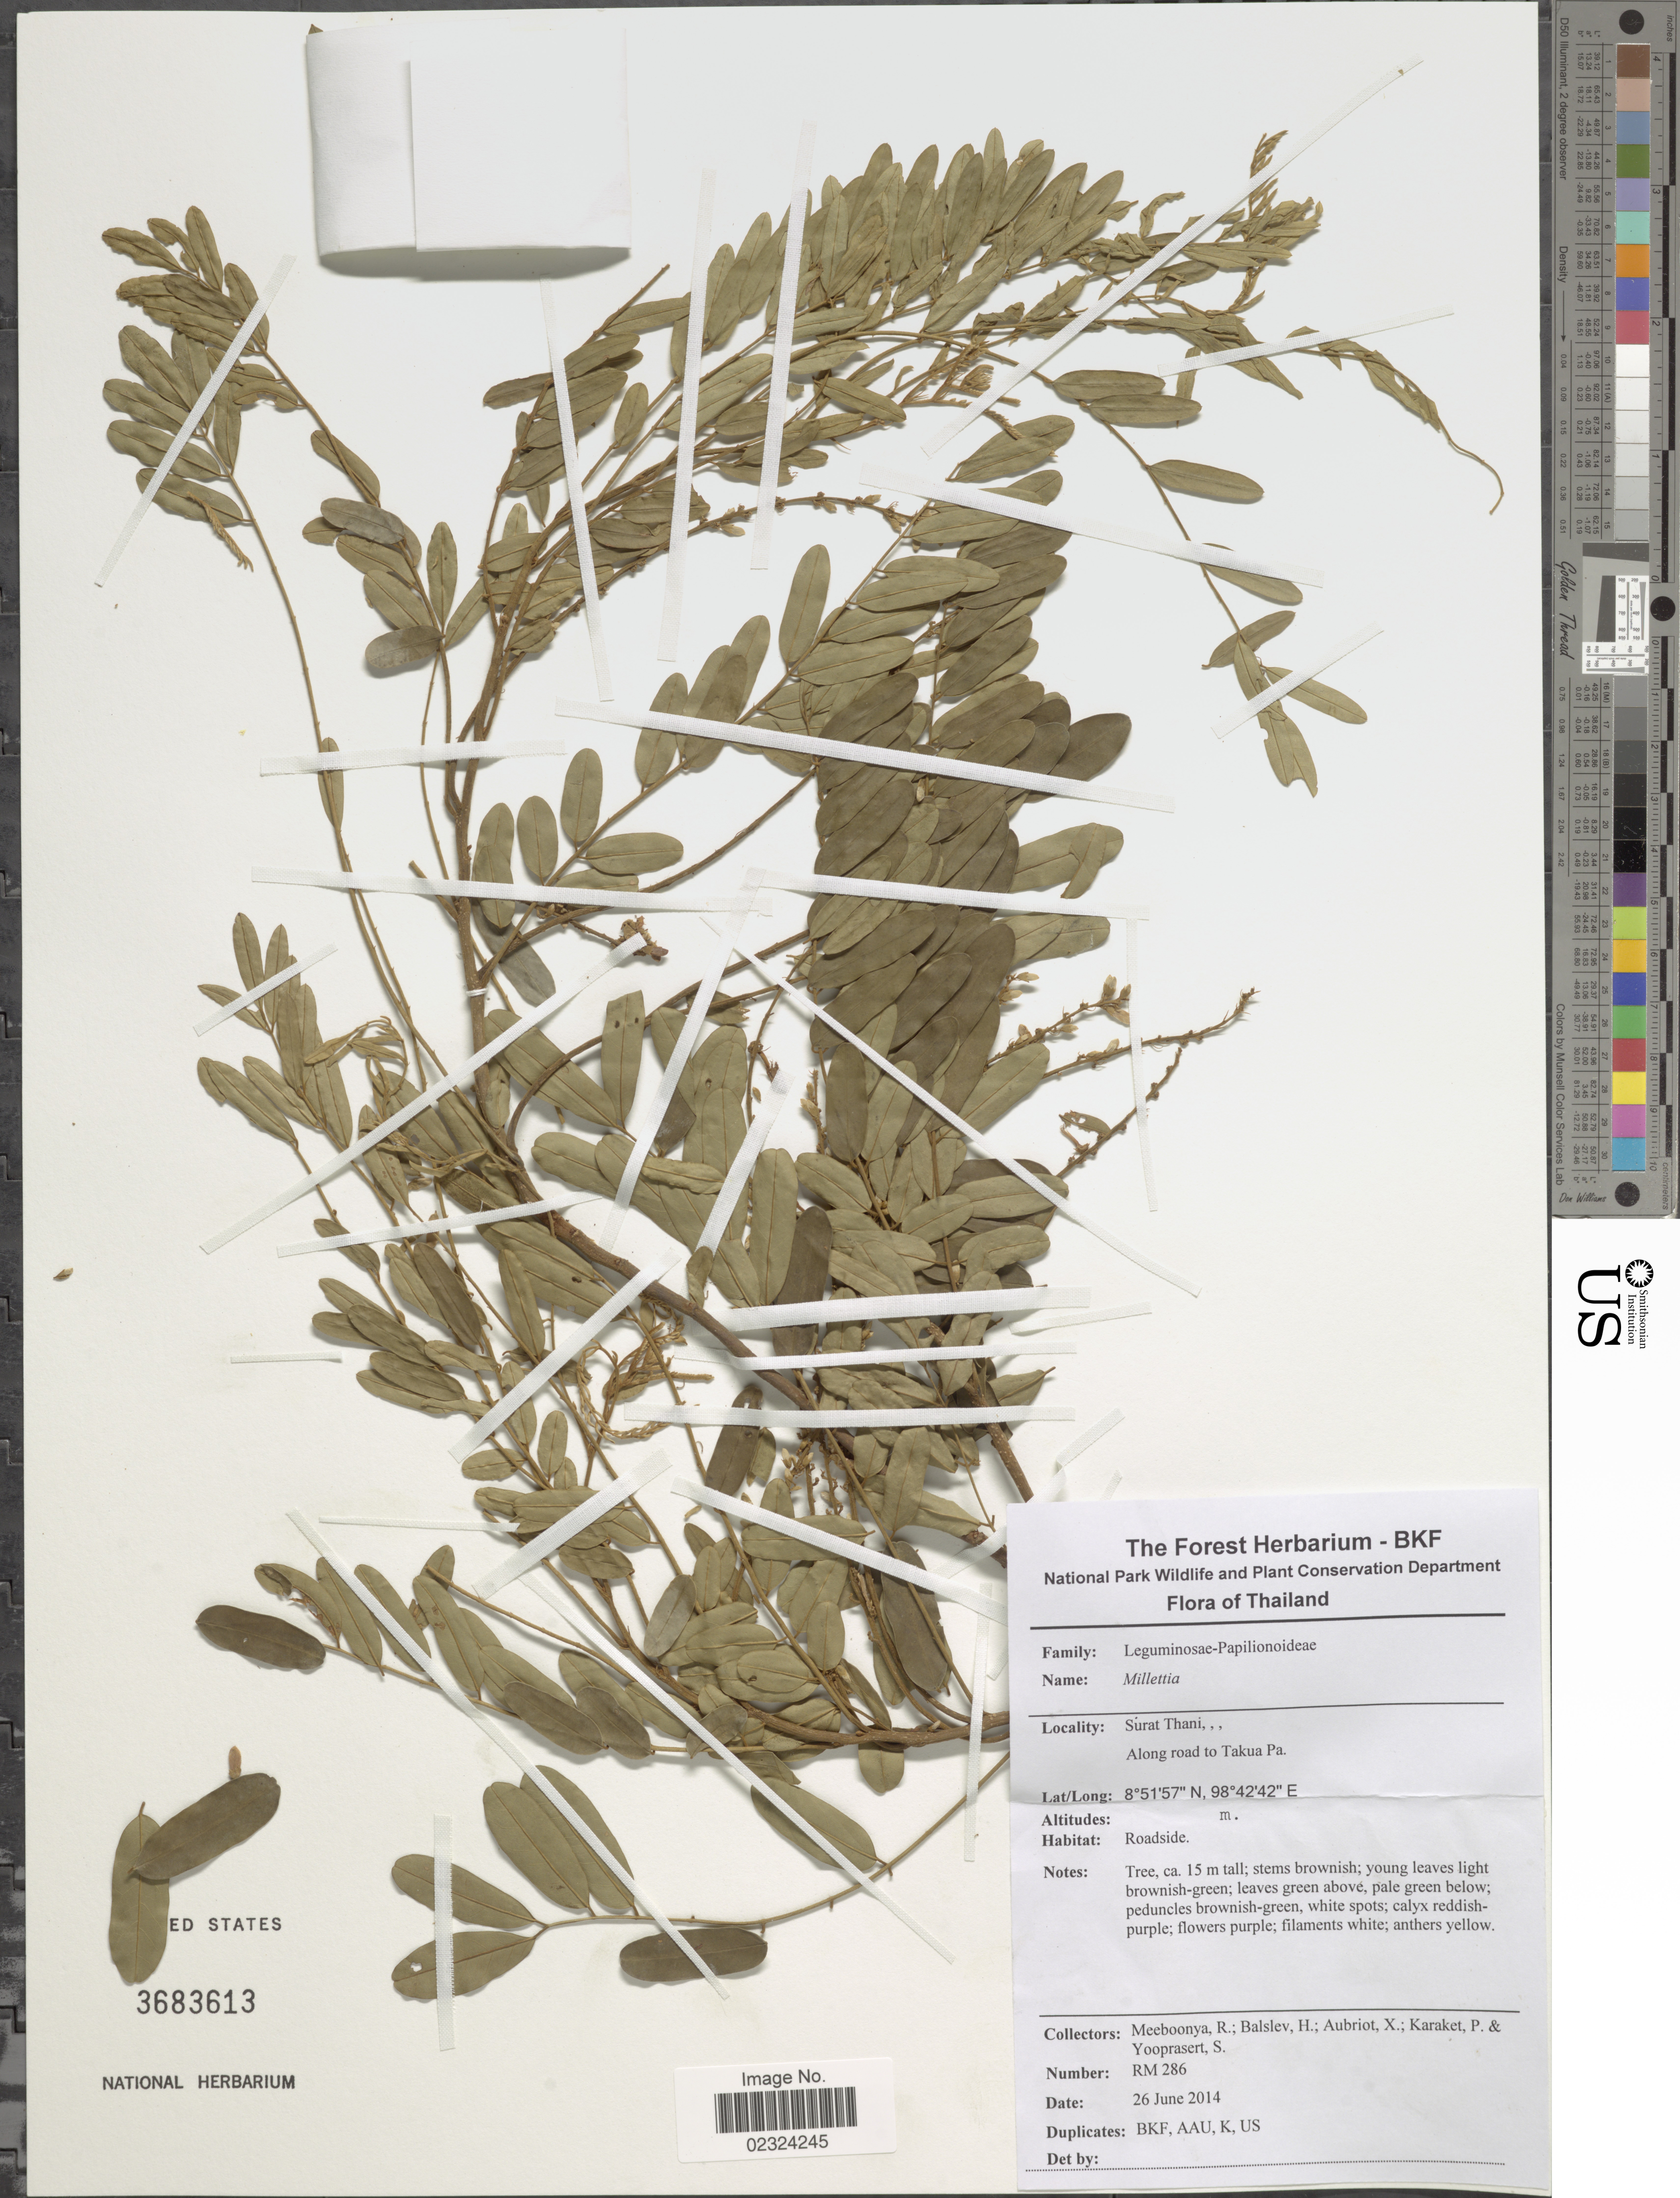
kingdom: Plantae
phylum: Tracheophyta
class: Magnoliopsida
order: Fabales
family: Fabaceae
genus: Millettia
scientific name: Millettia sp.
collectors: R. Meeboonya, H. Balslev, X. Aubriot, P. Karaket & S. Yooprasert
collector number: RM286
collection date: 2014-06-26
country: Thailand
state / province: Surat Thani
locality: Along road to Takua Pa.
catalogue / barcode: US 3683613